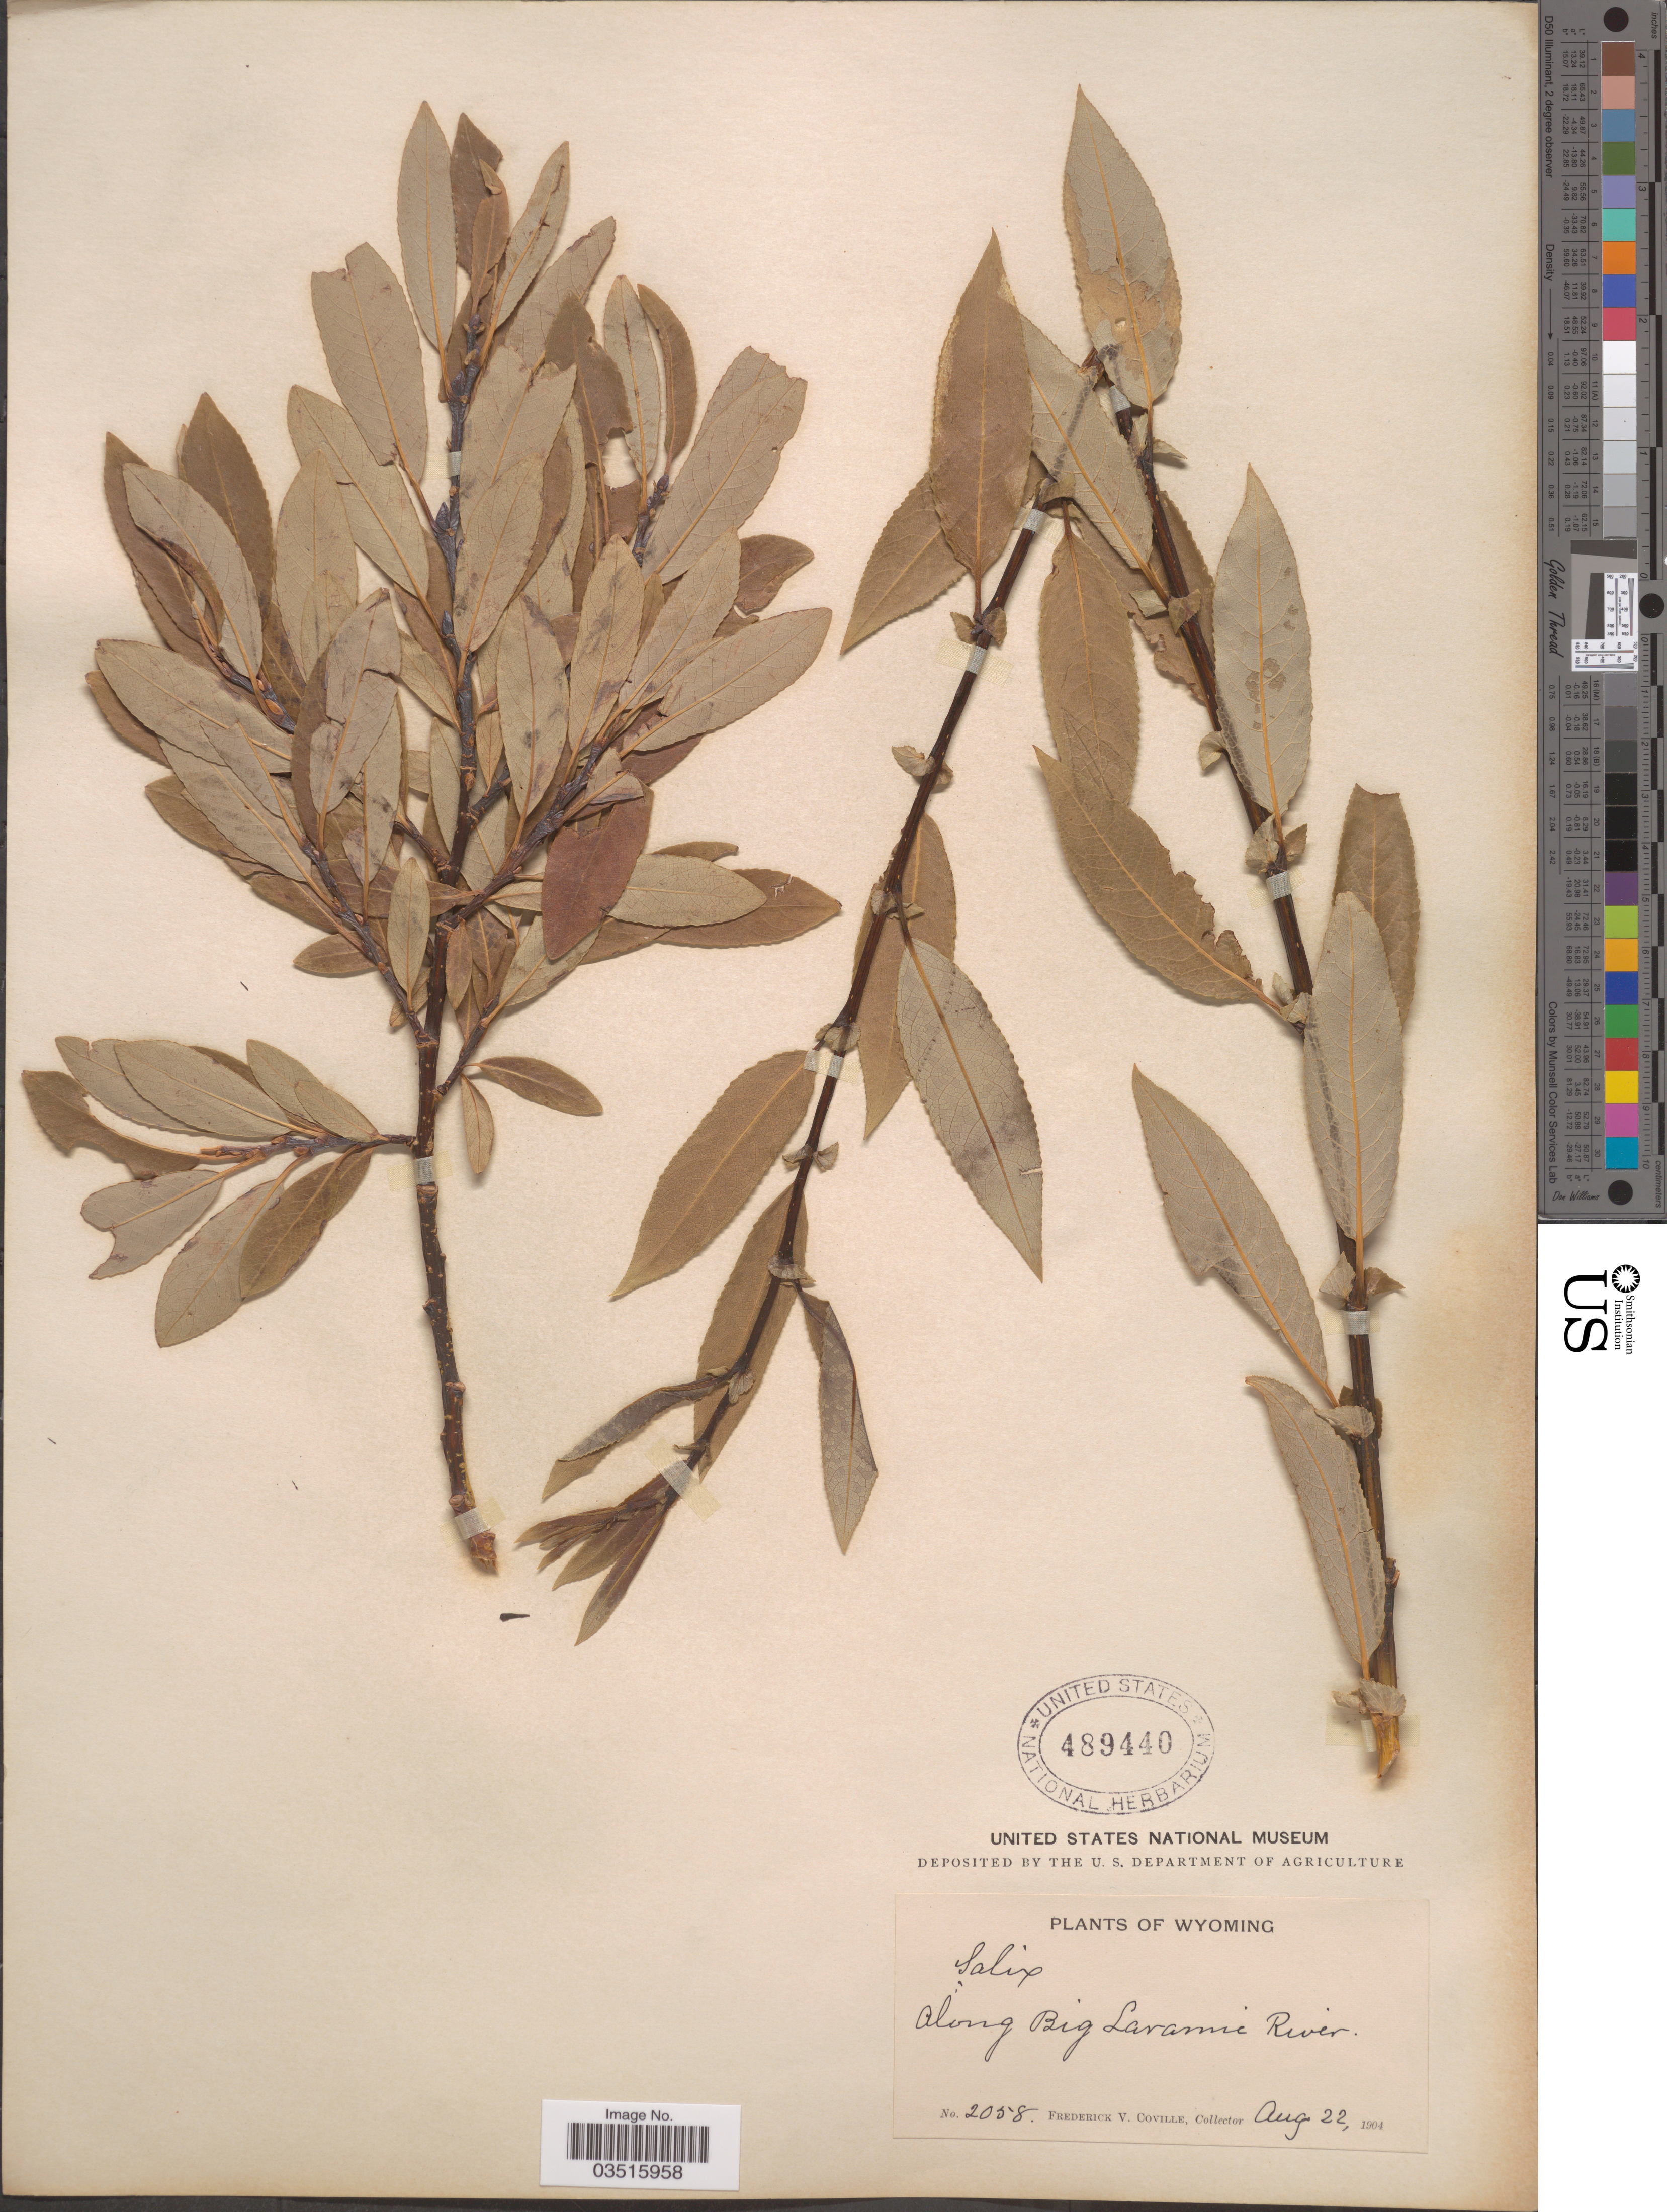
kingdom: Plantae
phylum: Tracheophyta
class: Magnoliopsida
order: Malpighiales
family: Salicaceae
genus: Salix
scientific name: Salix monticola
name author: Bebb.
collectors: F. V. Coville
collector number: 2058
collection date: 1904-08-22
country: United States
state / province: Wyoming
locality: Along Big Laramie River.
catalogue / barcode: US 489440